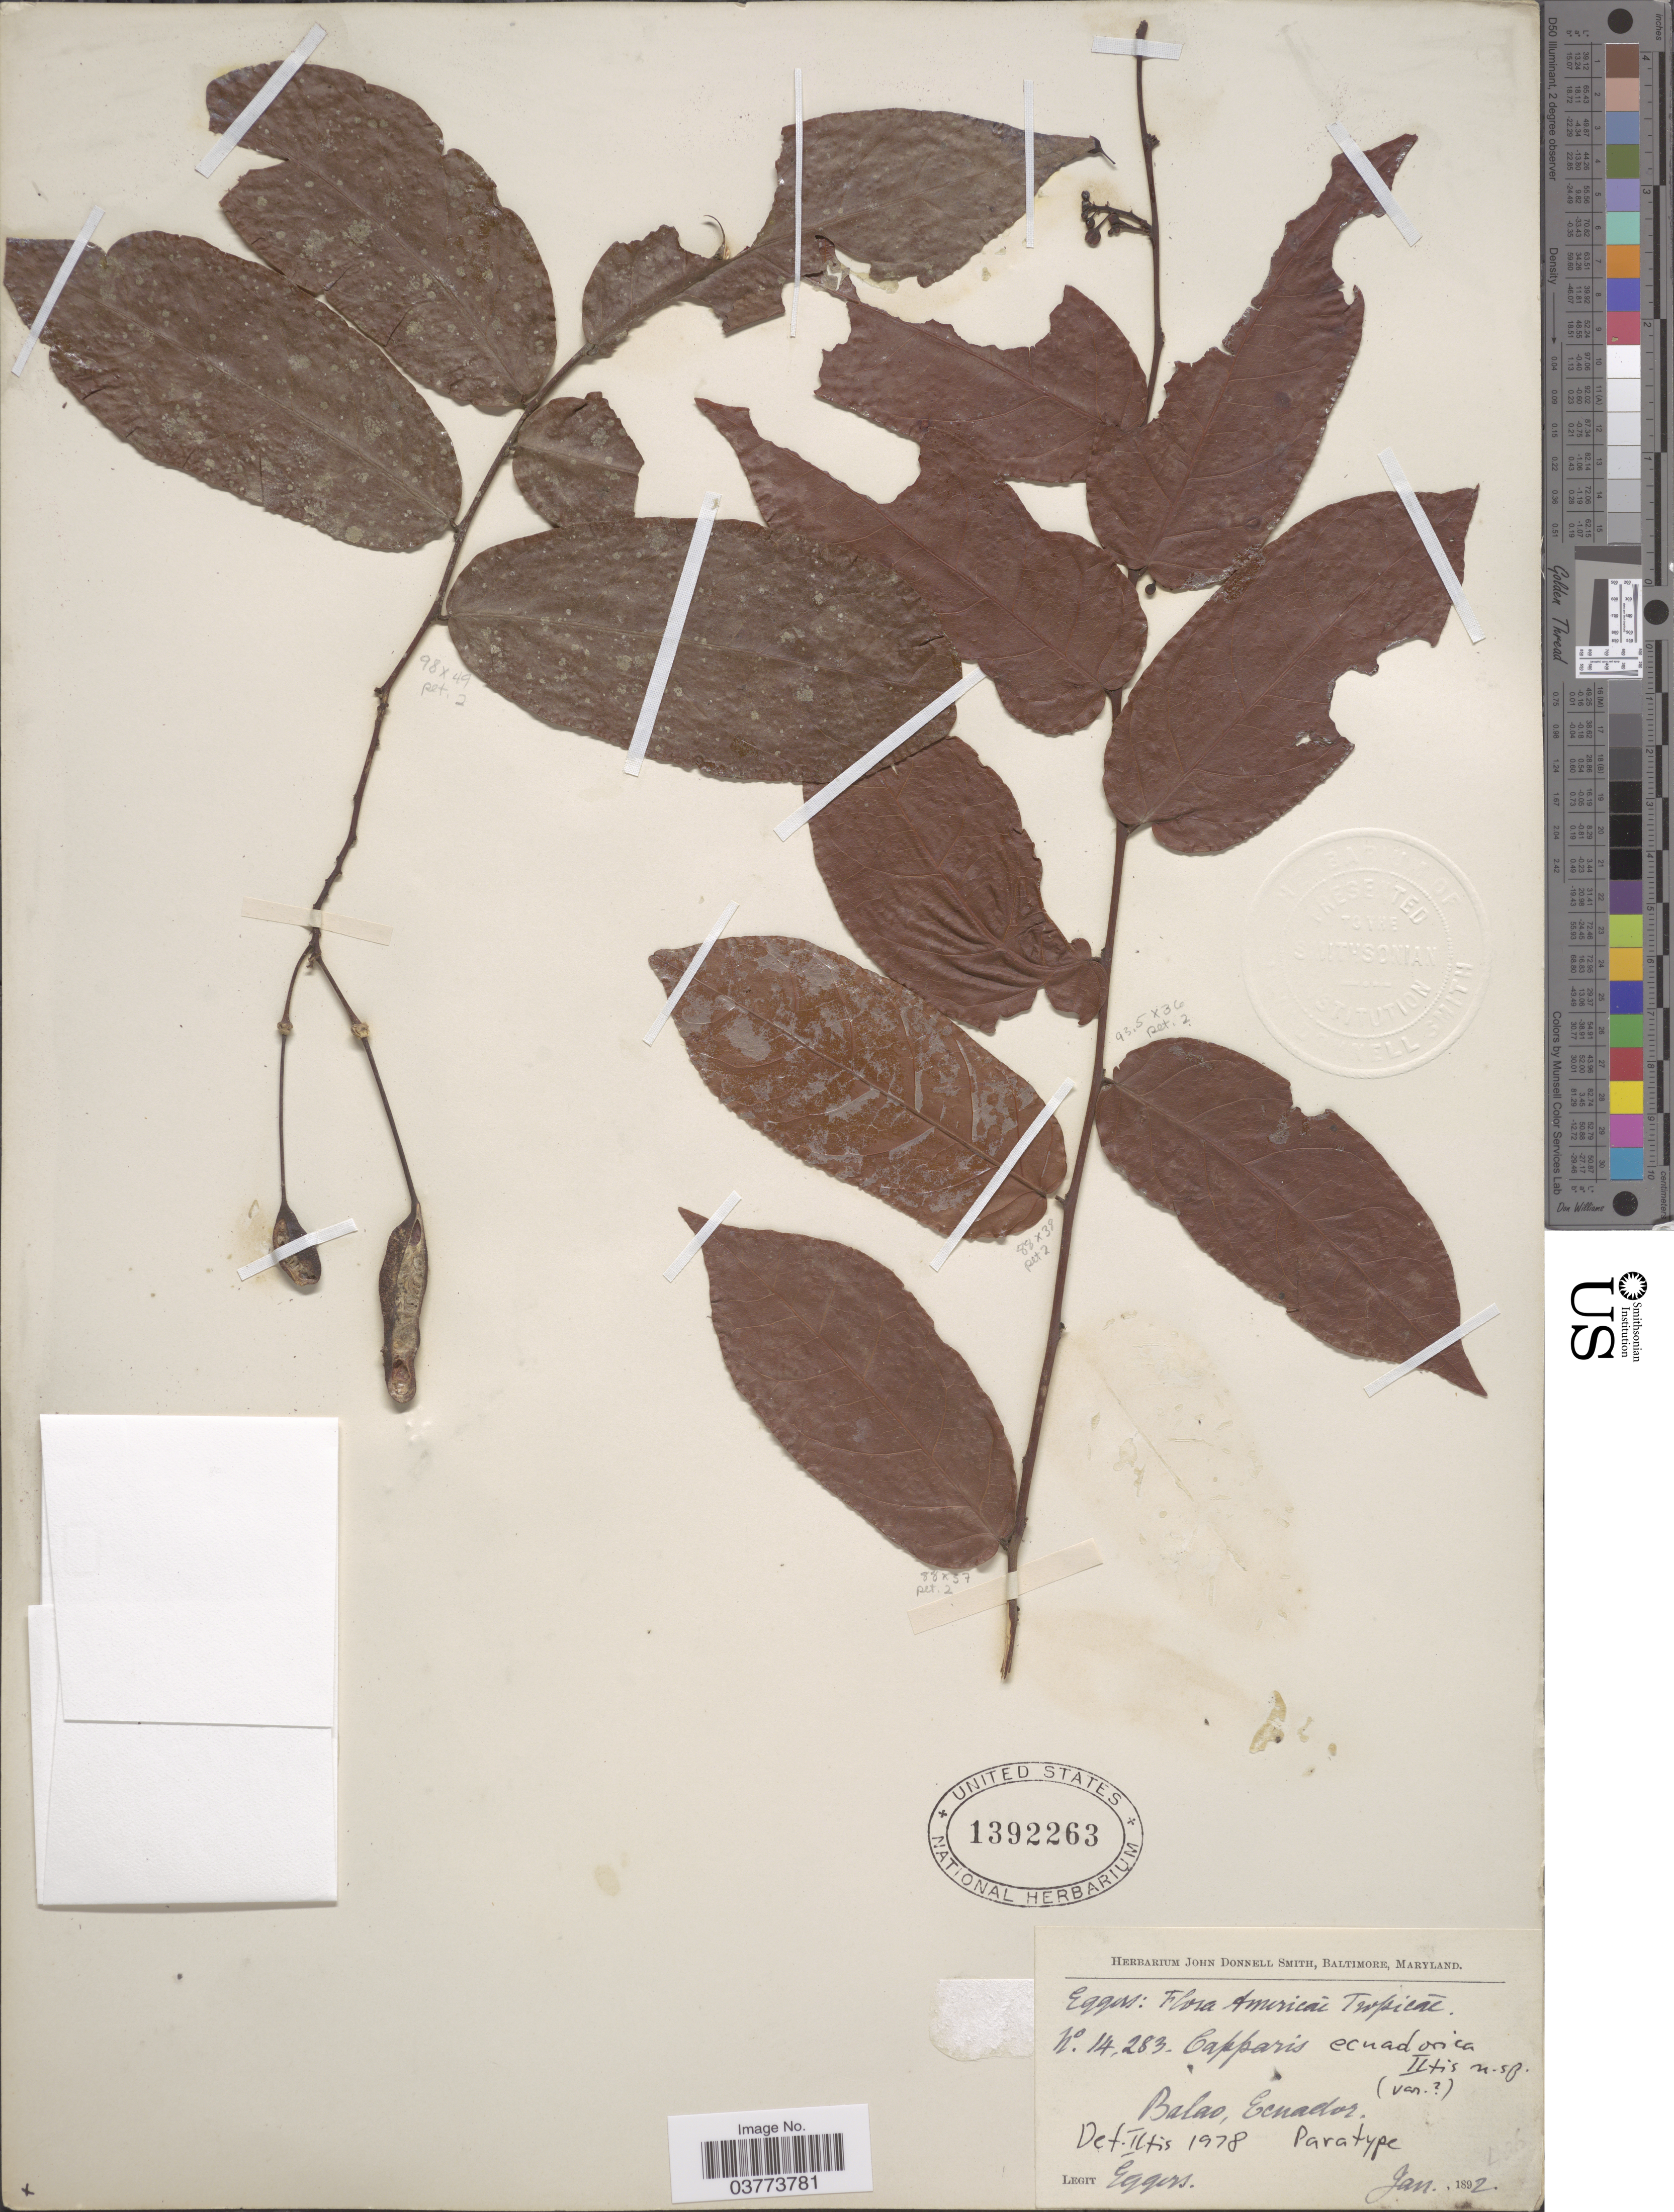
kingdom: Plantae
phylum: Tracheophyta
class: Magnoliopsida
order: Brassicales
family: Capparaceae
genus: Cynophalla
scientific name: Cynophalla ecuadorica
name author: (Iltis) Iltis & Cornejo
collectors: -. Eggers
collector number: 14283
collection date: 1892-01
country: Ecuador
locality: Balao.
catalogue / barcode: US 1392263